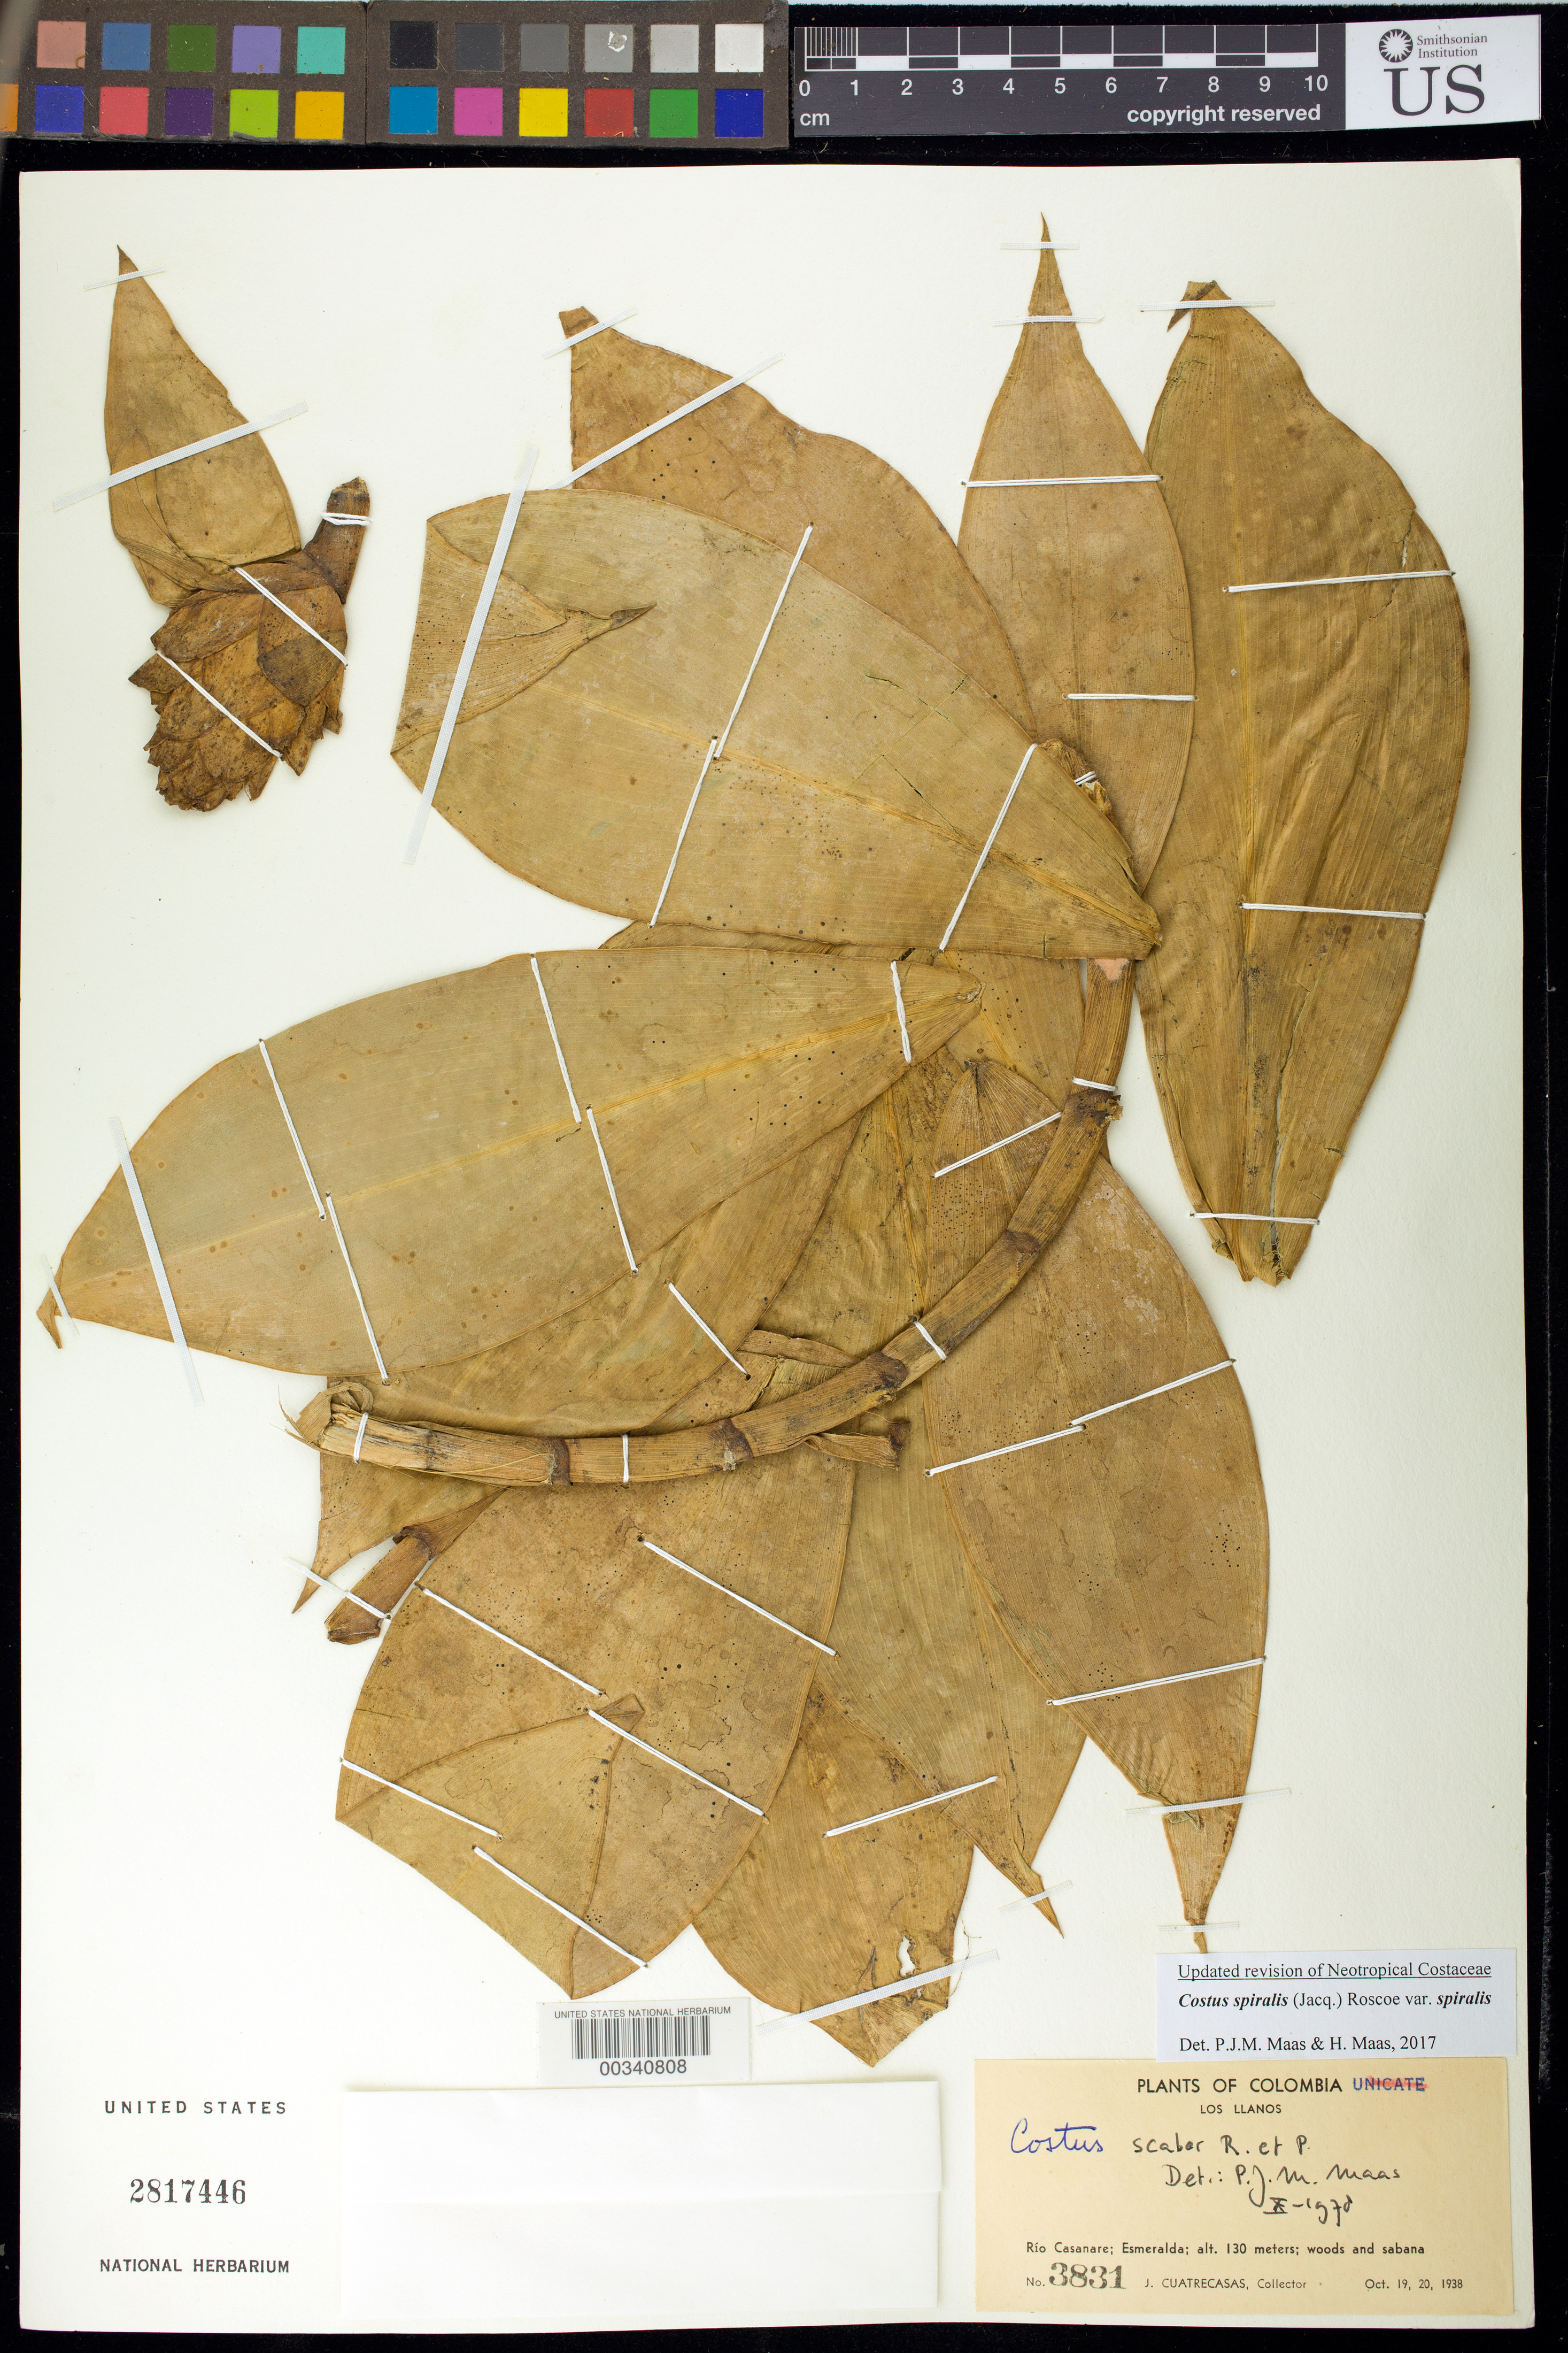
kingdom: Plantae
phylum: Tracheophyta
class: Liliopsida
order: Zingiberales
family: Costaceae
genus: Costus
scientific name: Costus spiralis var. spiralis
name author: (Jacq.) Roscoe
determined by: Maas, Paul J.; Maas, H.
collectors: O. L. Haught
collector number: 1833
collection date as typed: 10 Jul 1935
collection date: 1935-07-10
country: Colombia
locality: Los Llanos, Rio Casarare; Esmeralda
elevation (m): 130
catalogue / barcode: US 2817446